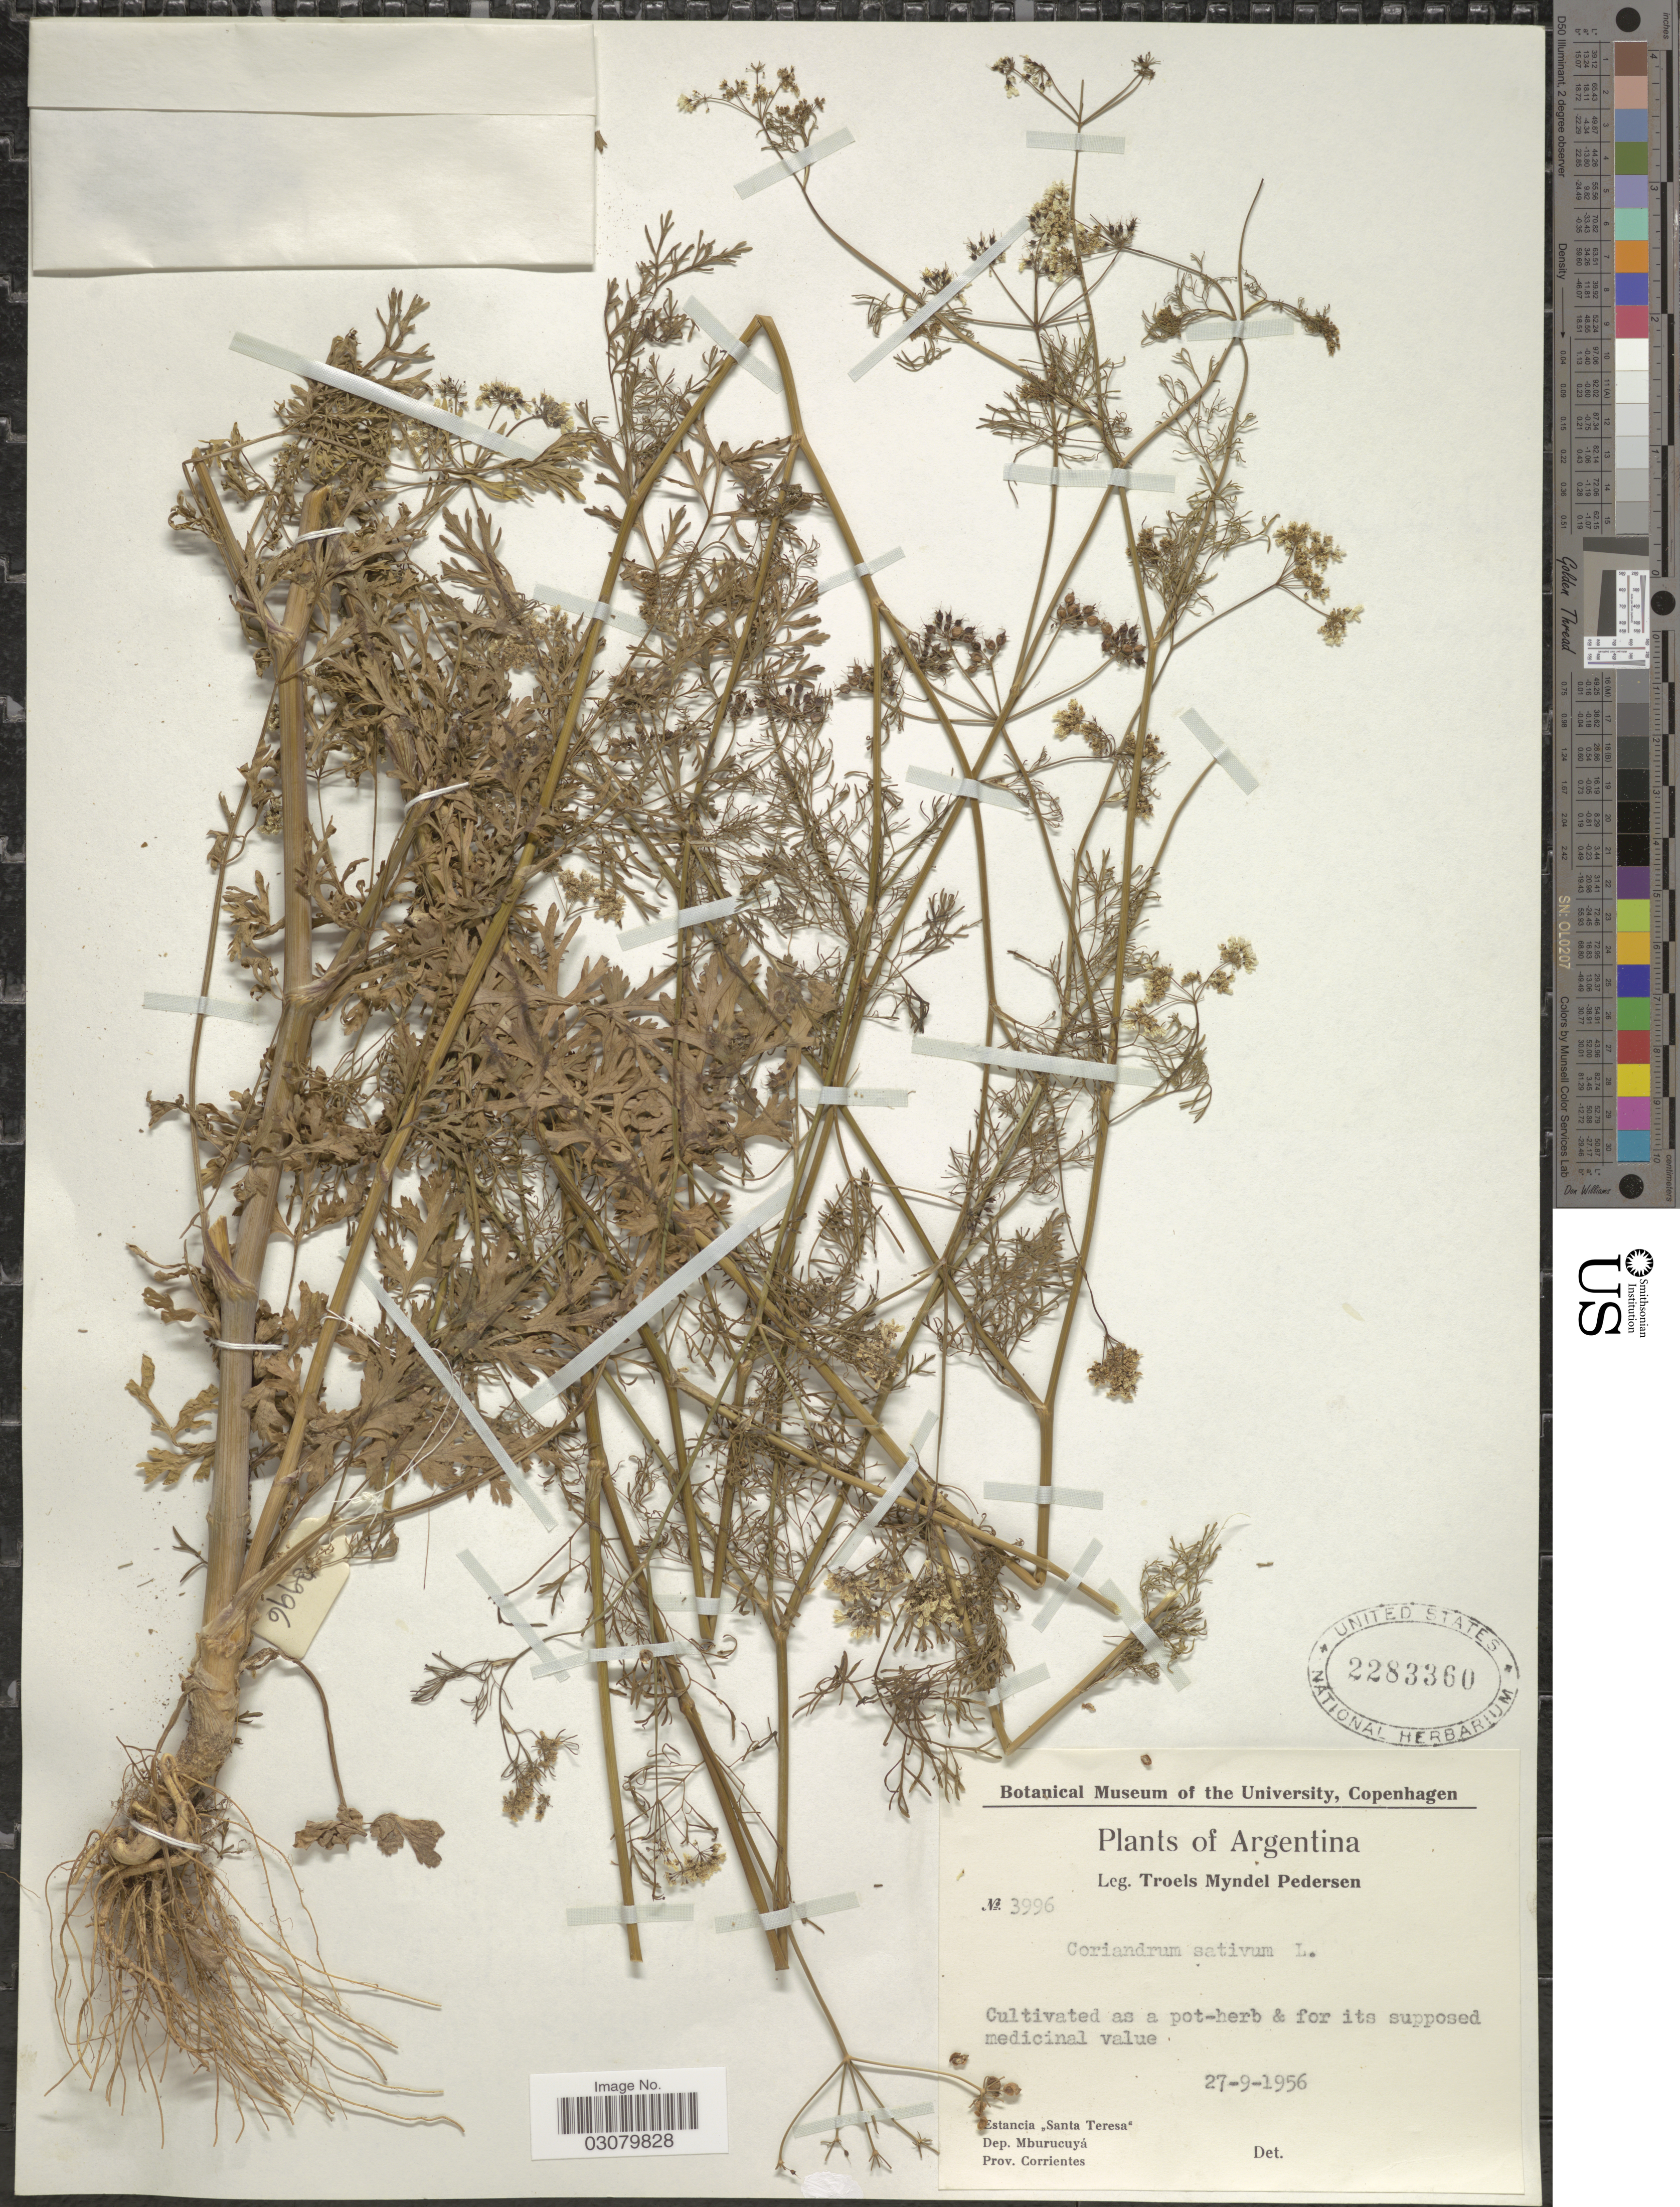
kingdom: Plantae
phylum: Tracheophyta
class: Magnoliopsida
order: Apiales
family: Apiaceae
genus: Coriandrum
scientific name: Coriandrum sativum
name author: L.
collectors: T. Pederson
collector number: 3996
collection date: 1956-09-27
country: Argentina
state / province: Corrientes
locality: Estancia "Santa Teresa" Dep. Mburucuyá.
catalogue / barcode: US 2283360